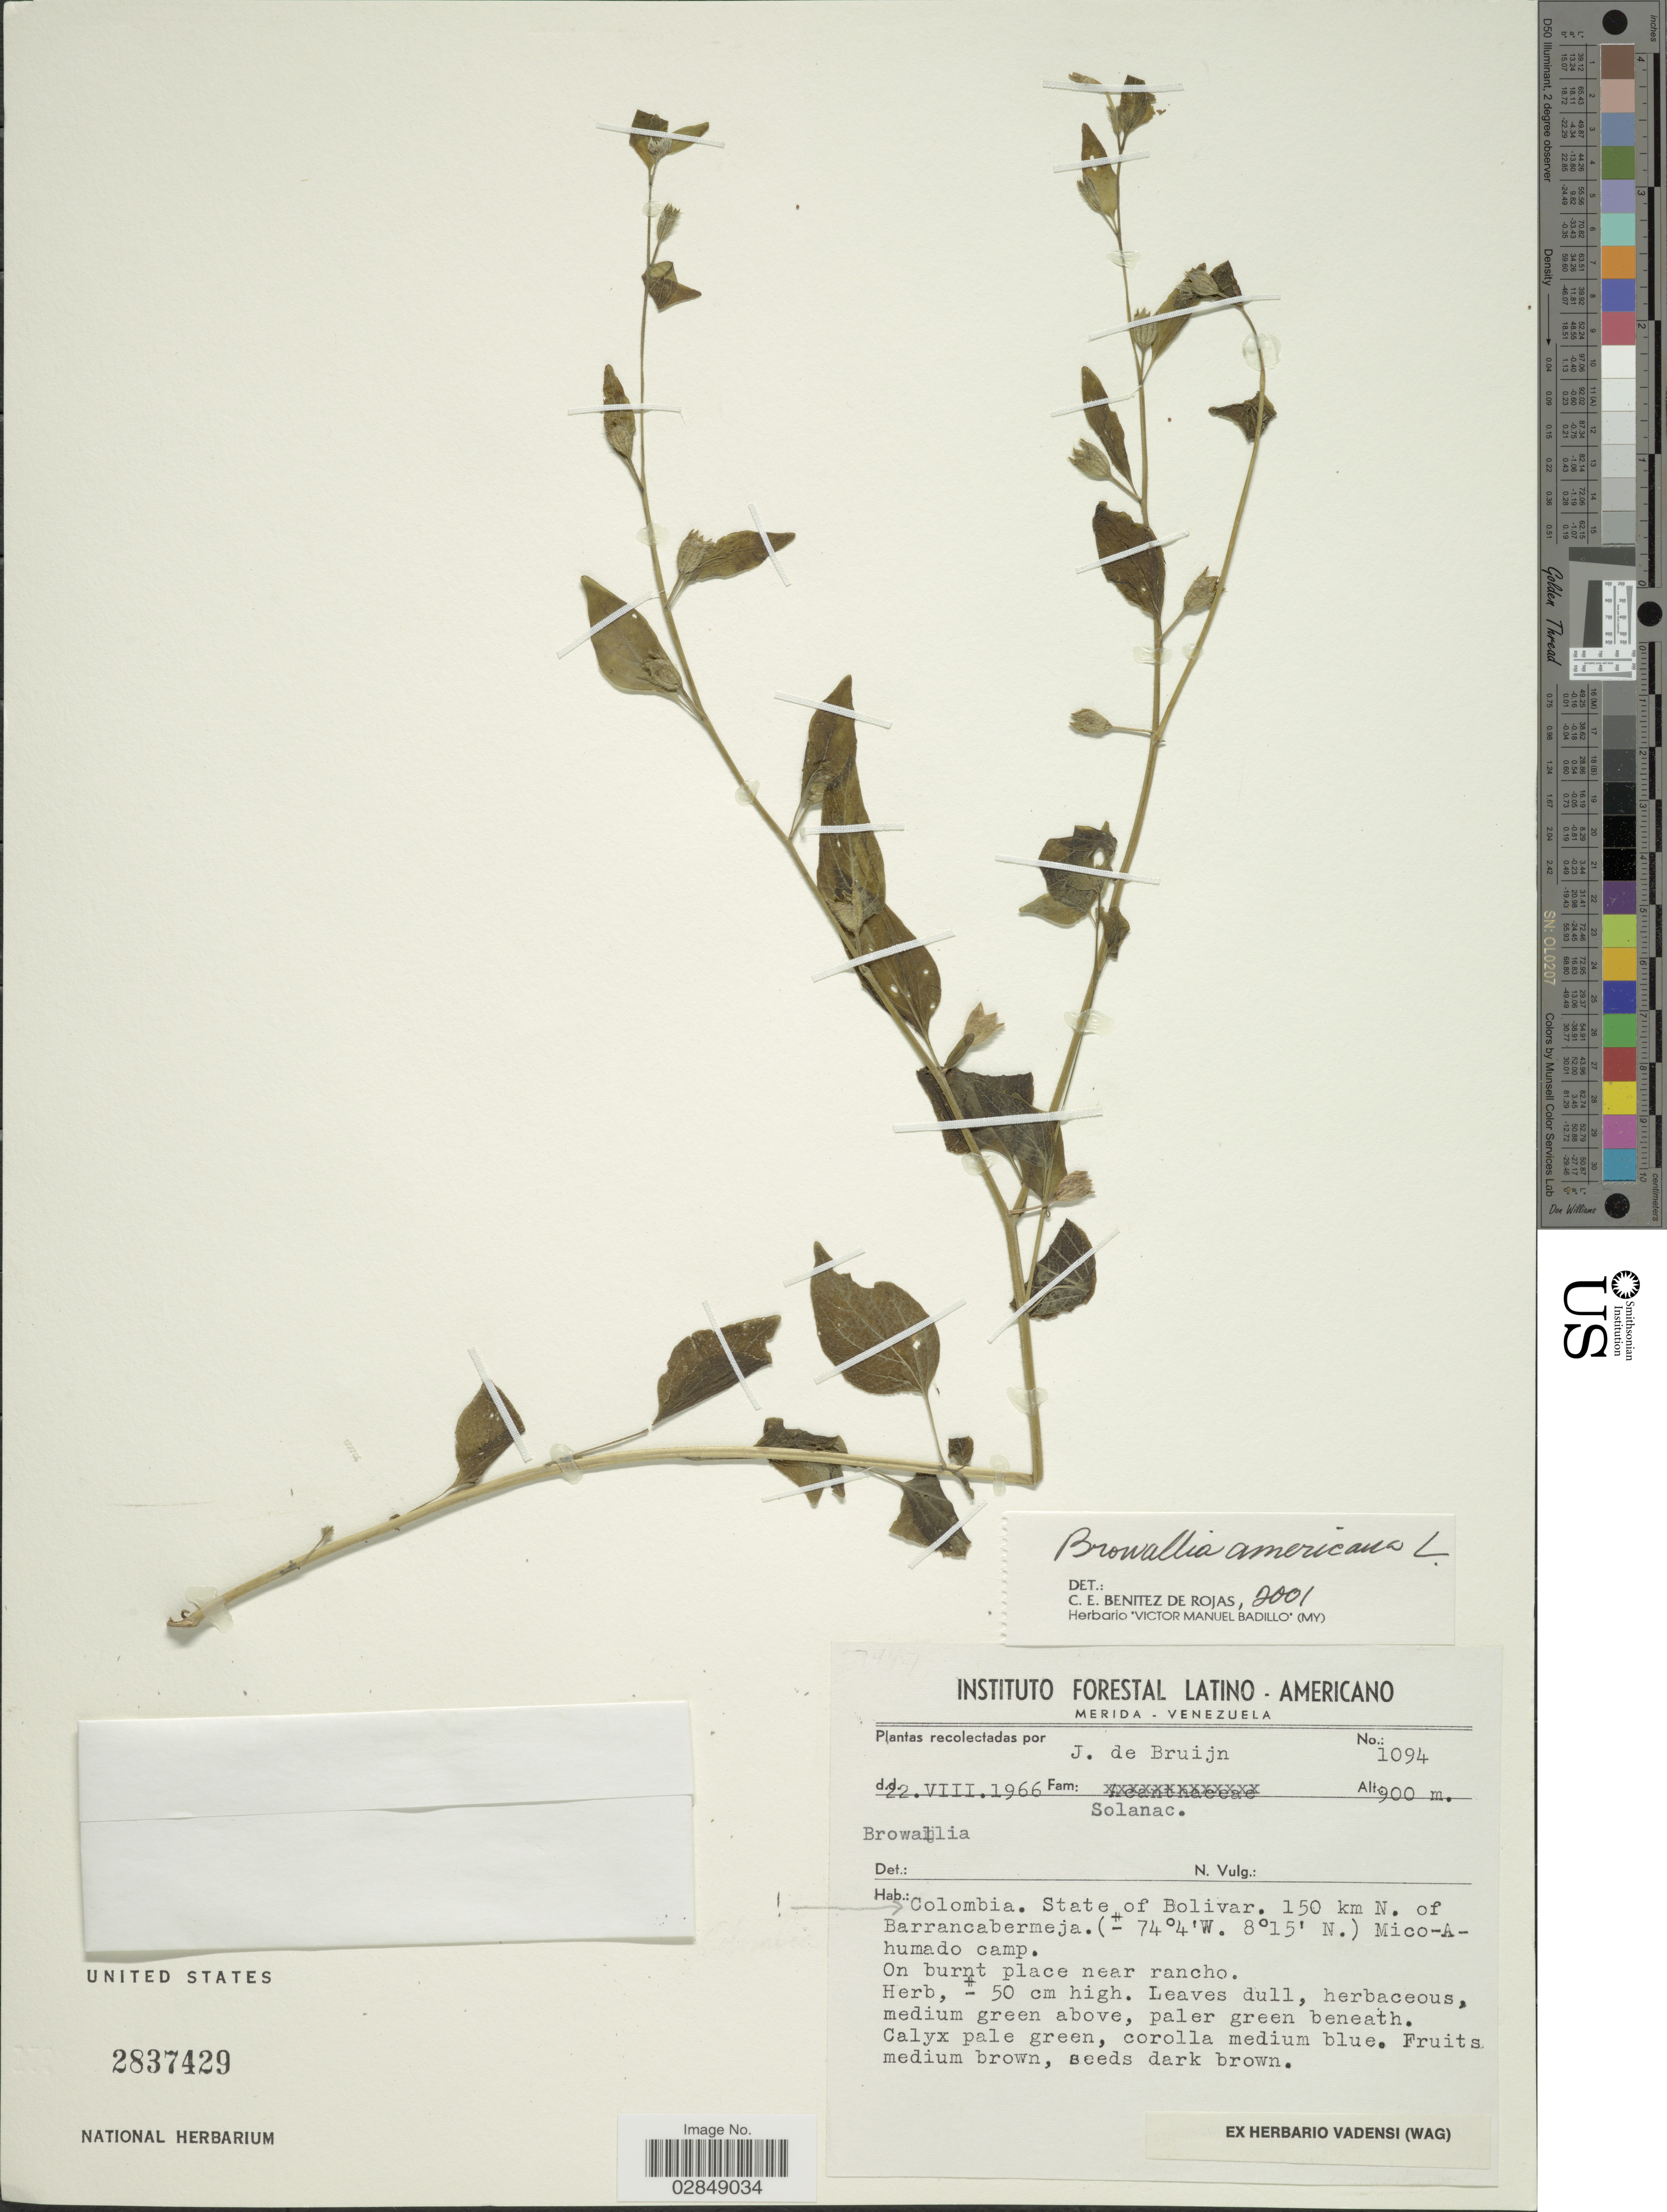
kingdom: Plantae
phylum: Tracheophyta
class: Magnoliopsida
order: Solanales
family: Solanaceae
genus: Browallia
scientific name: Browallia americana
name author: L.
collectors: J. Bruijn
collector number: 1094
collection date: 1966-08-22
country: Colombia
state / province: Bolívar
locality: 150 km N. of Barrancabermeja. Mico-A-humado camp. On burnt place near rancho.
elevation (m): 900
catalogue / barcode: US 2837429